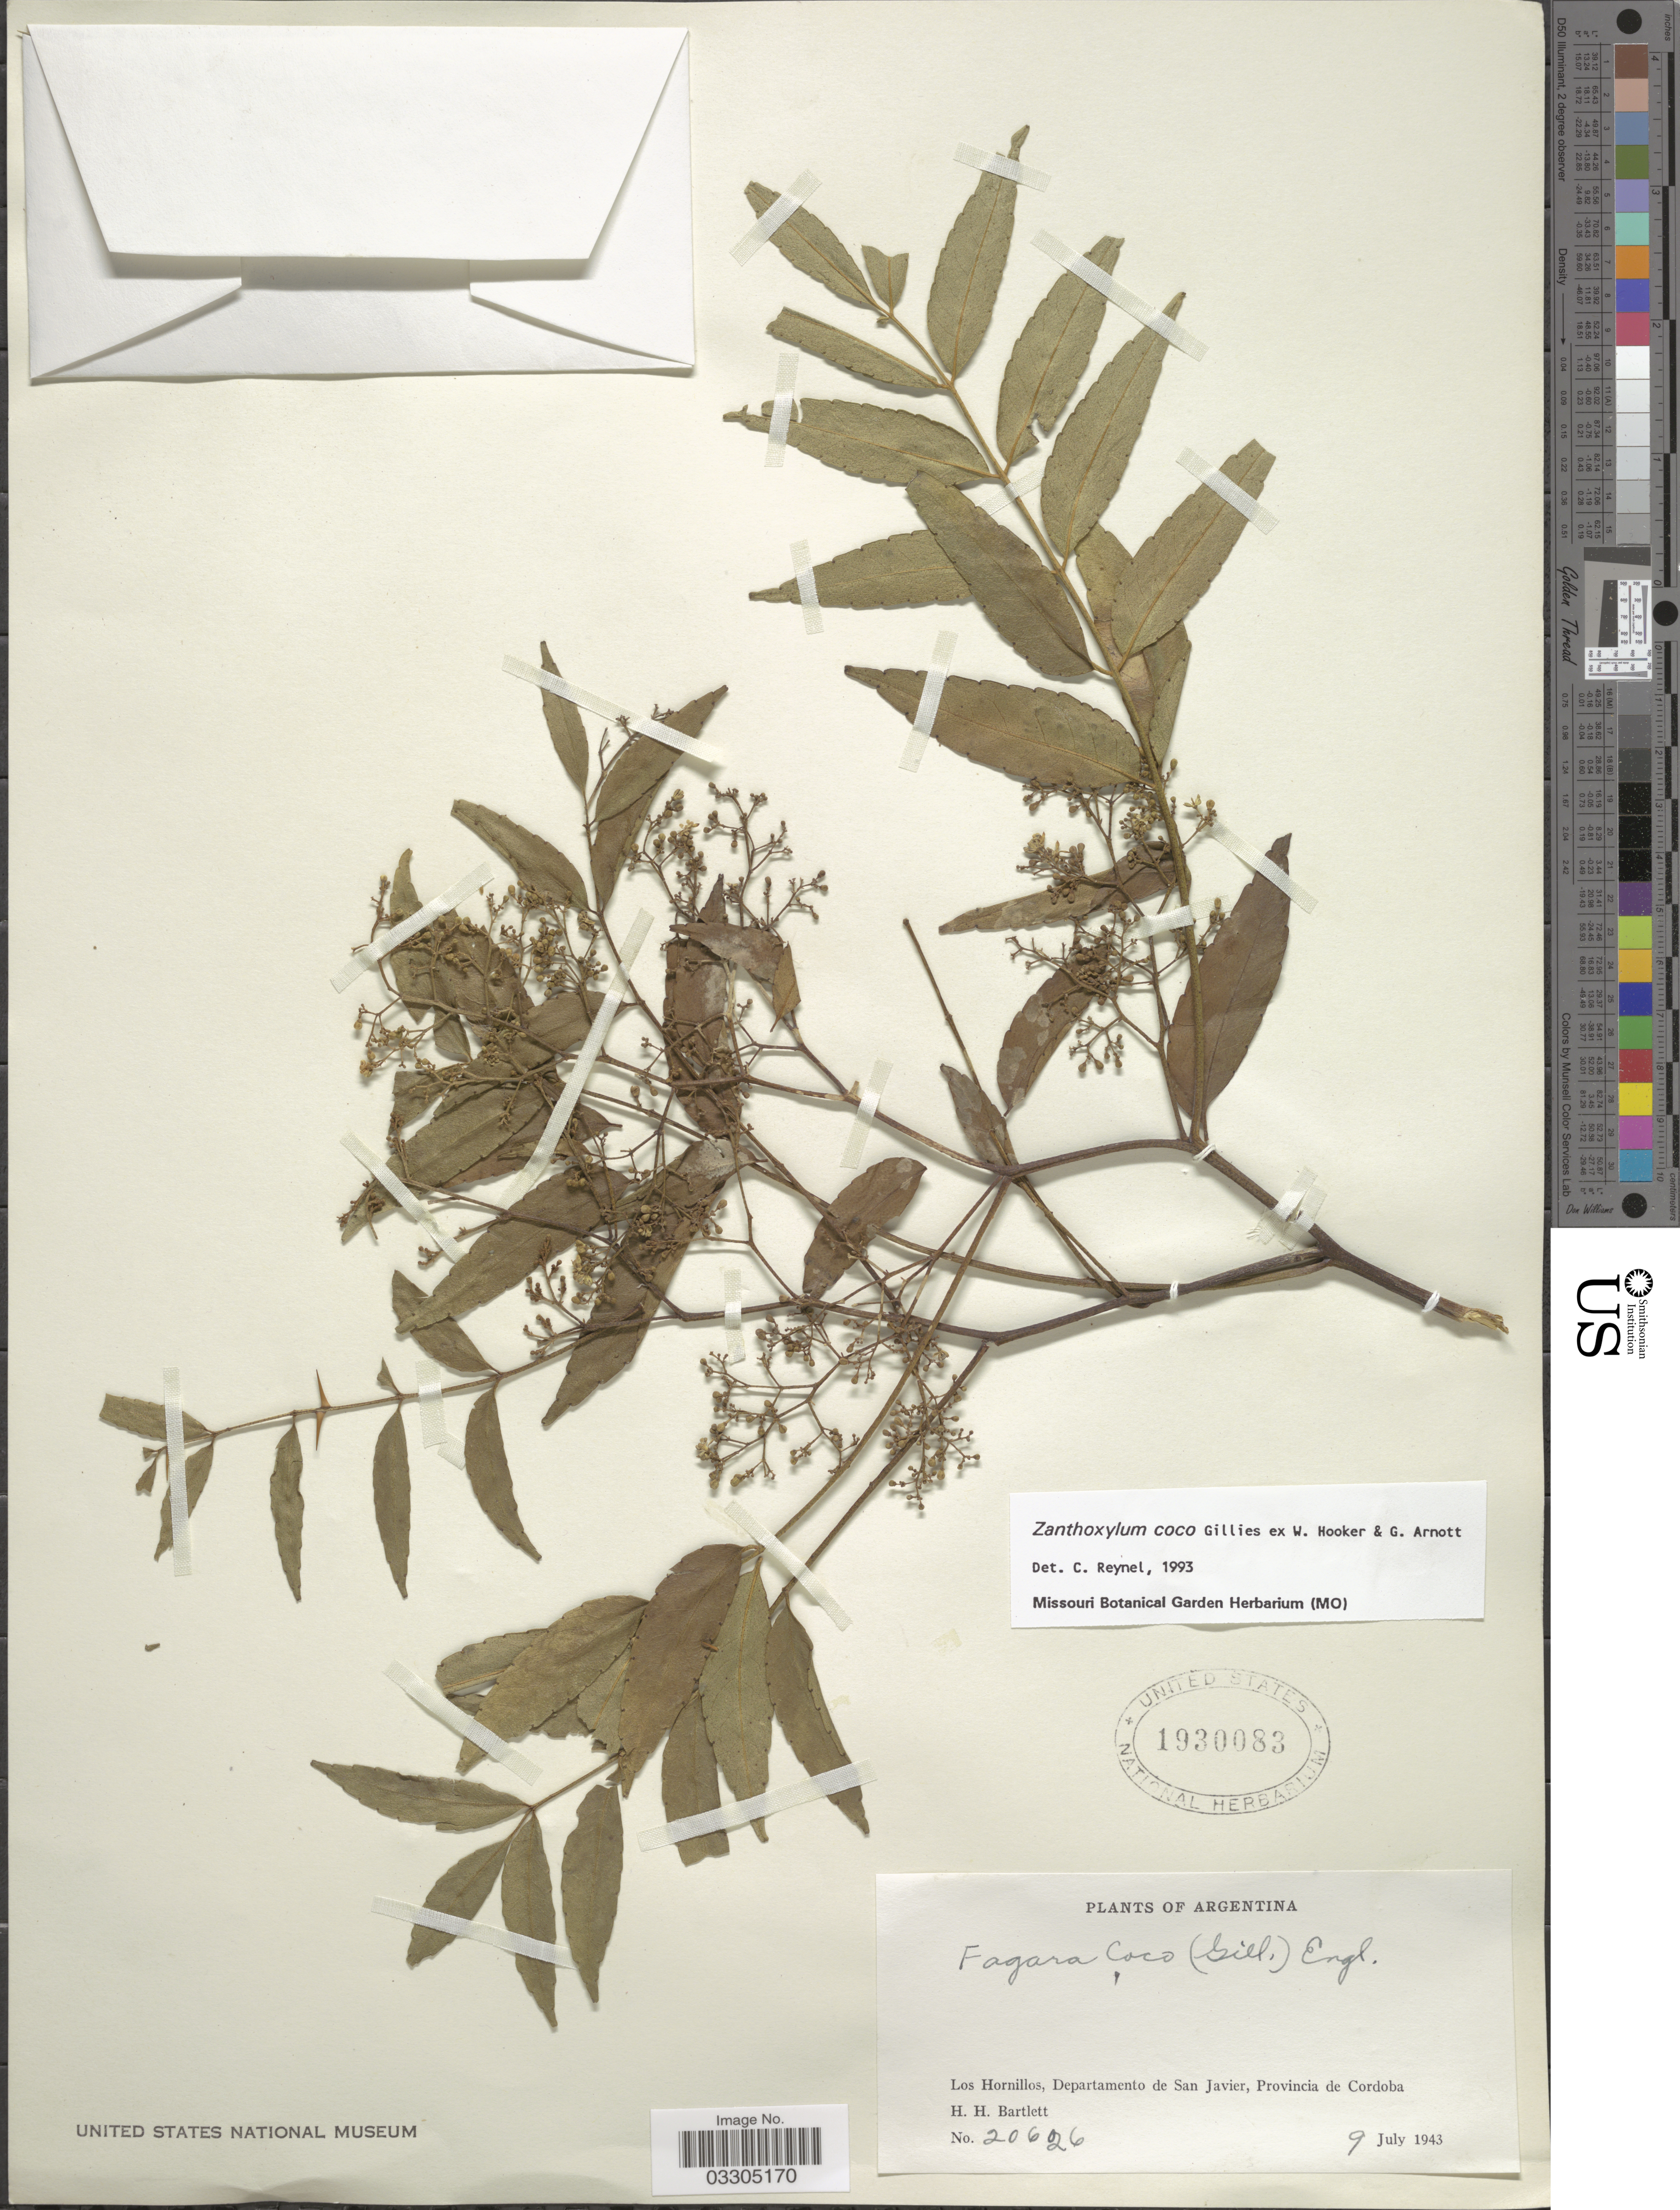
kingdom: Plantae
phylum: Tracheophyta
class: Magnoliopsida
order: Sapindales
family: Rutaceae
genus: Zanthoxylum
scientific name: Zanthoxylum coco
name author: Hook. & Arn.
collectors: H. H. Bartlett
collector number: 20626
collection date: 1943-07-09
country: Argentina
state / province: Cordoba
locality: Los Hornillos, Departamento de San Javier.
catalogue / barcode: US 1930083